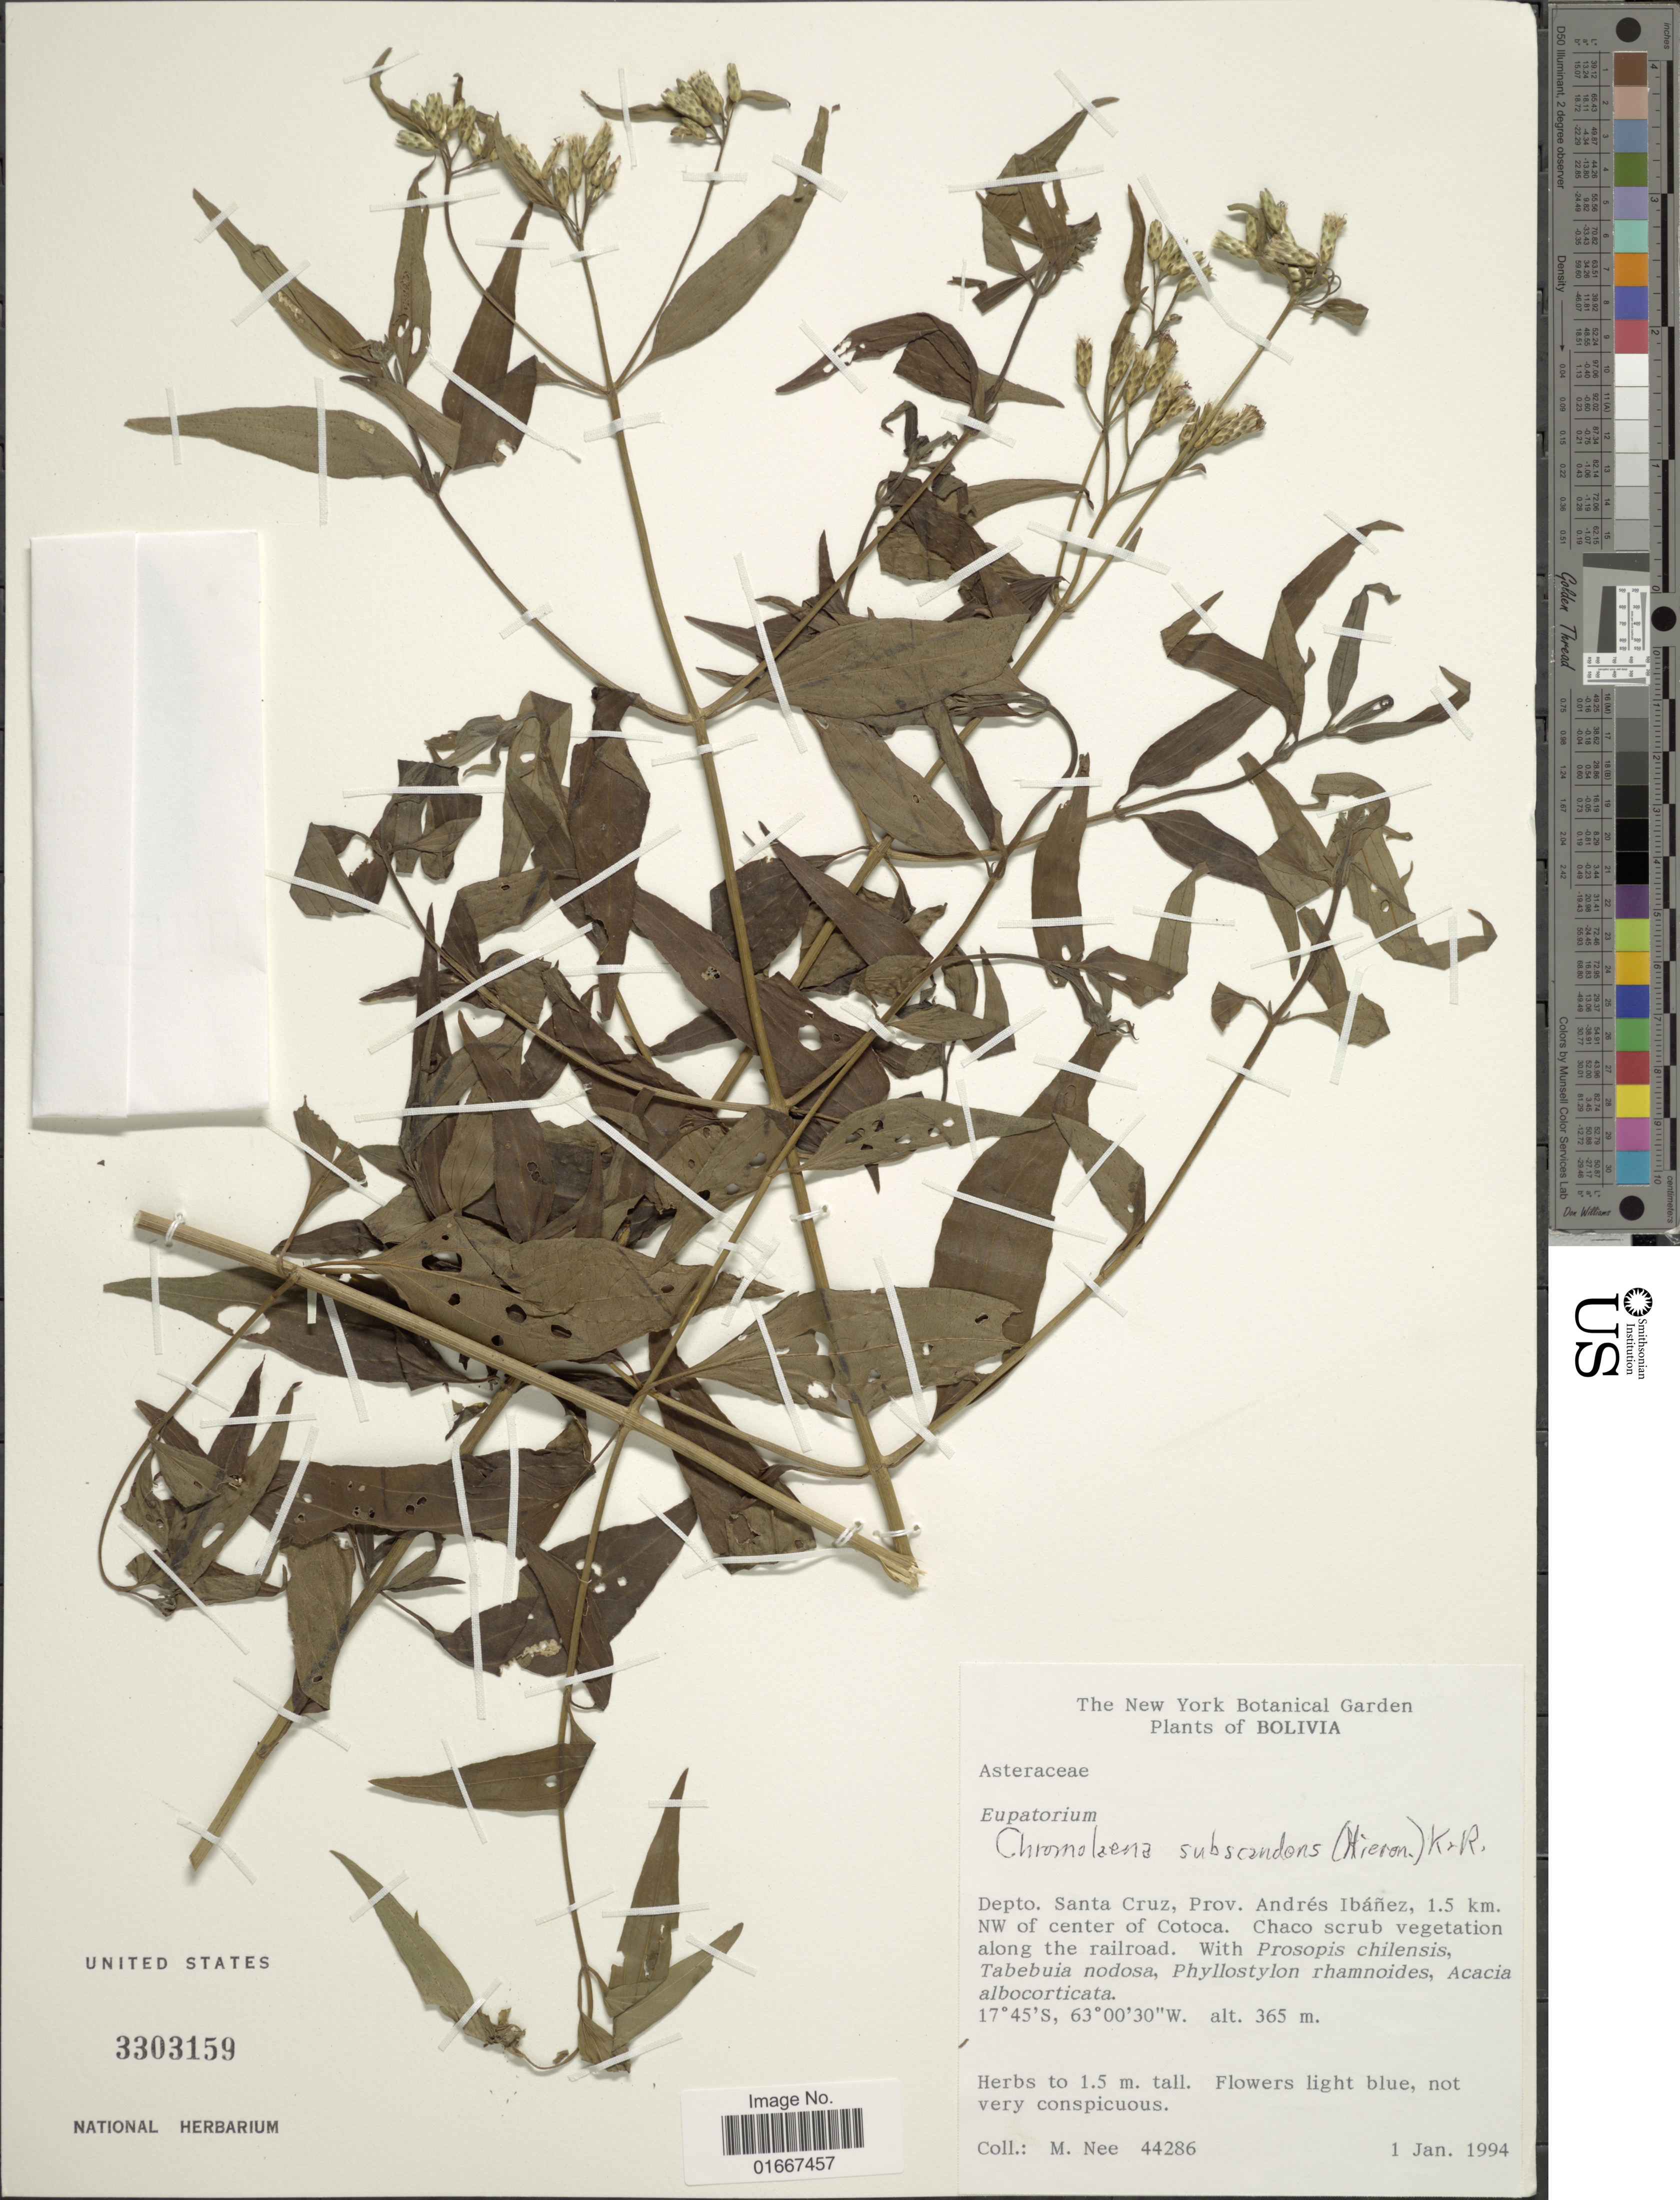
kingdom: Plantae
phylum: Tracheophyta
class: Magnoliopsida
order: Asterales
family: Asteraceae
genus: Chromolaena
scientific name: Chromolaena subscandens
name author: (Hieron.) R.M. King & H. Rob.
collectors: M. Nee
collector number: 44286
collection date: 1994-01-01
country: Bolivia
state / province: Santa Cruz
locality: Prov. Andres Ibanez, 1.5 km. NW of center of Cotoca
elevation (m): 365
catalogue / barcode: US 3303159